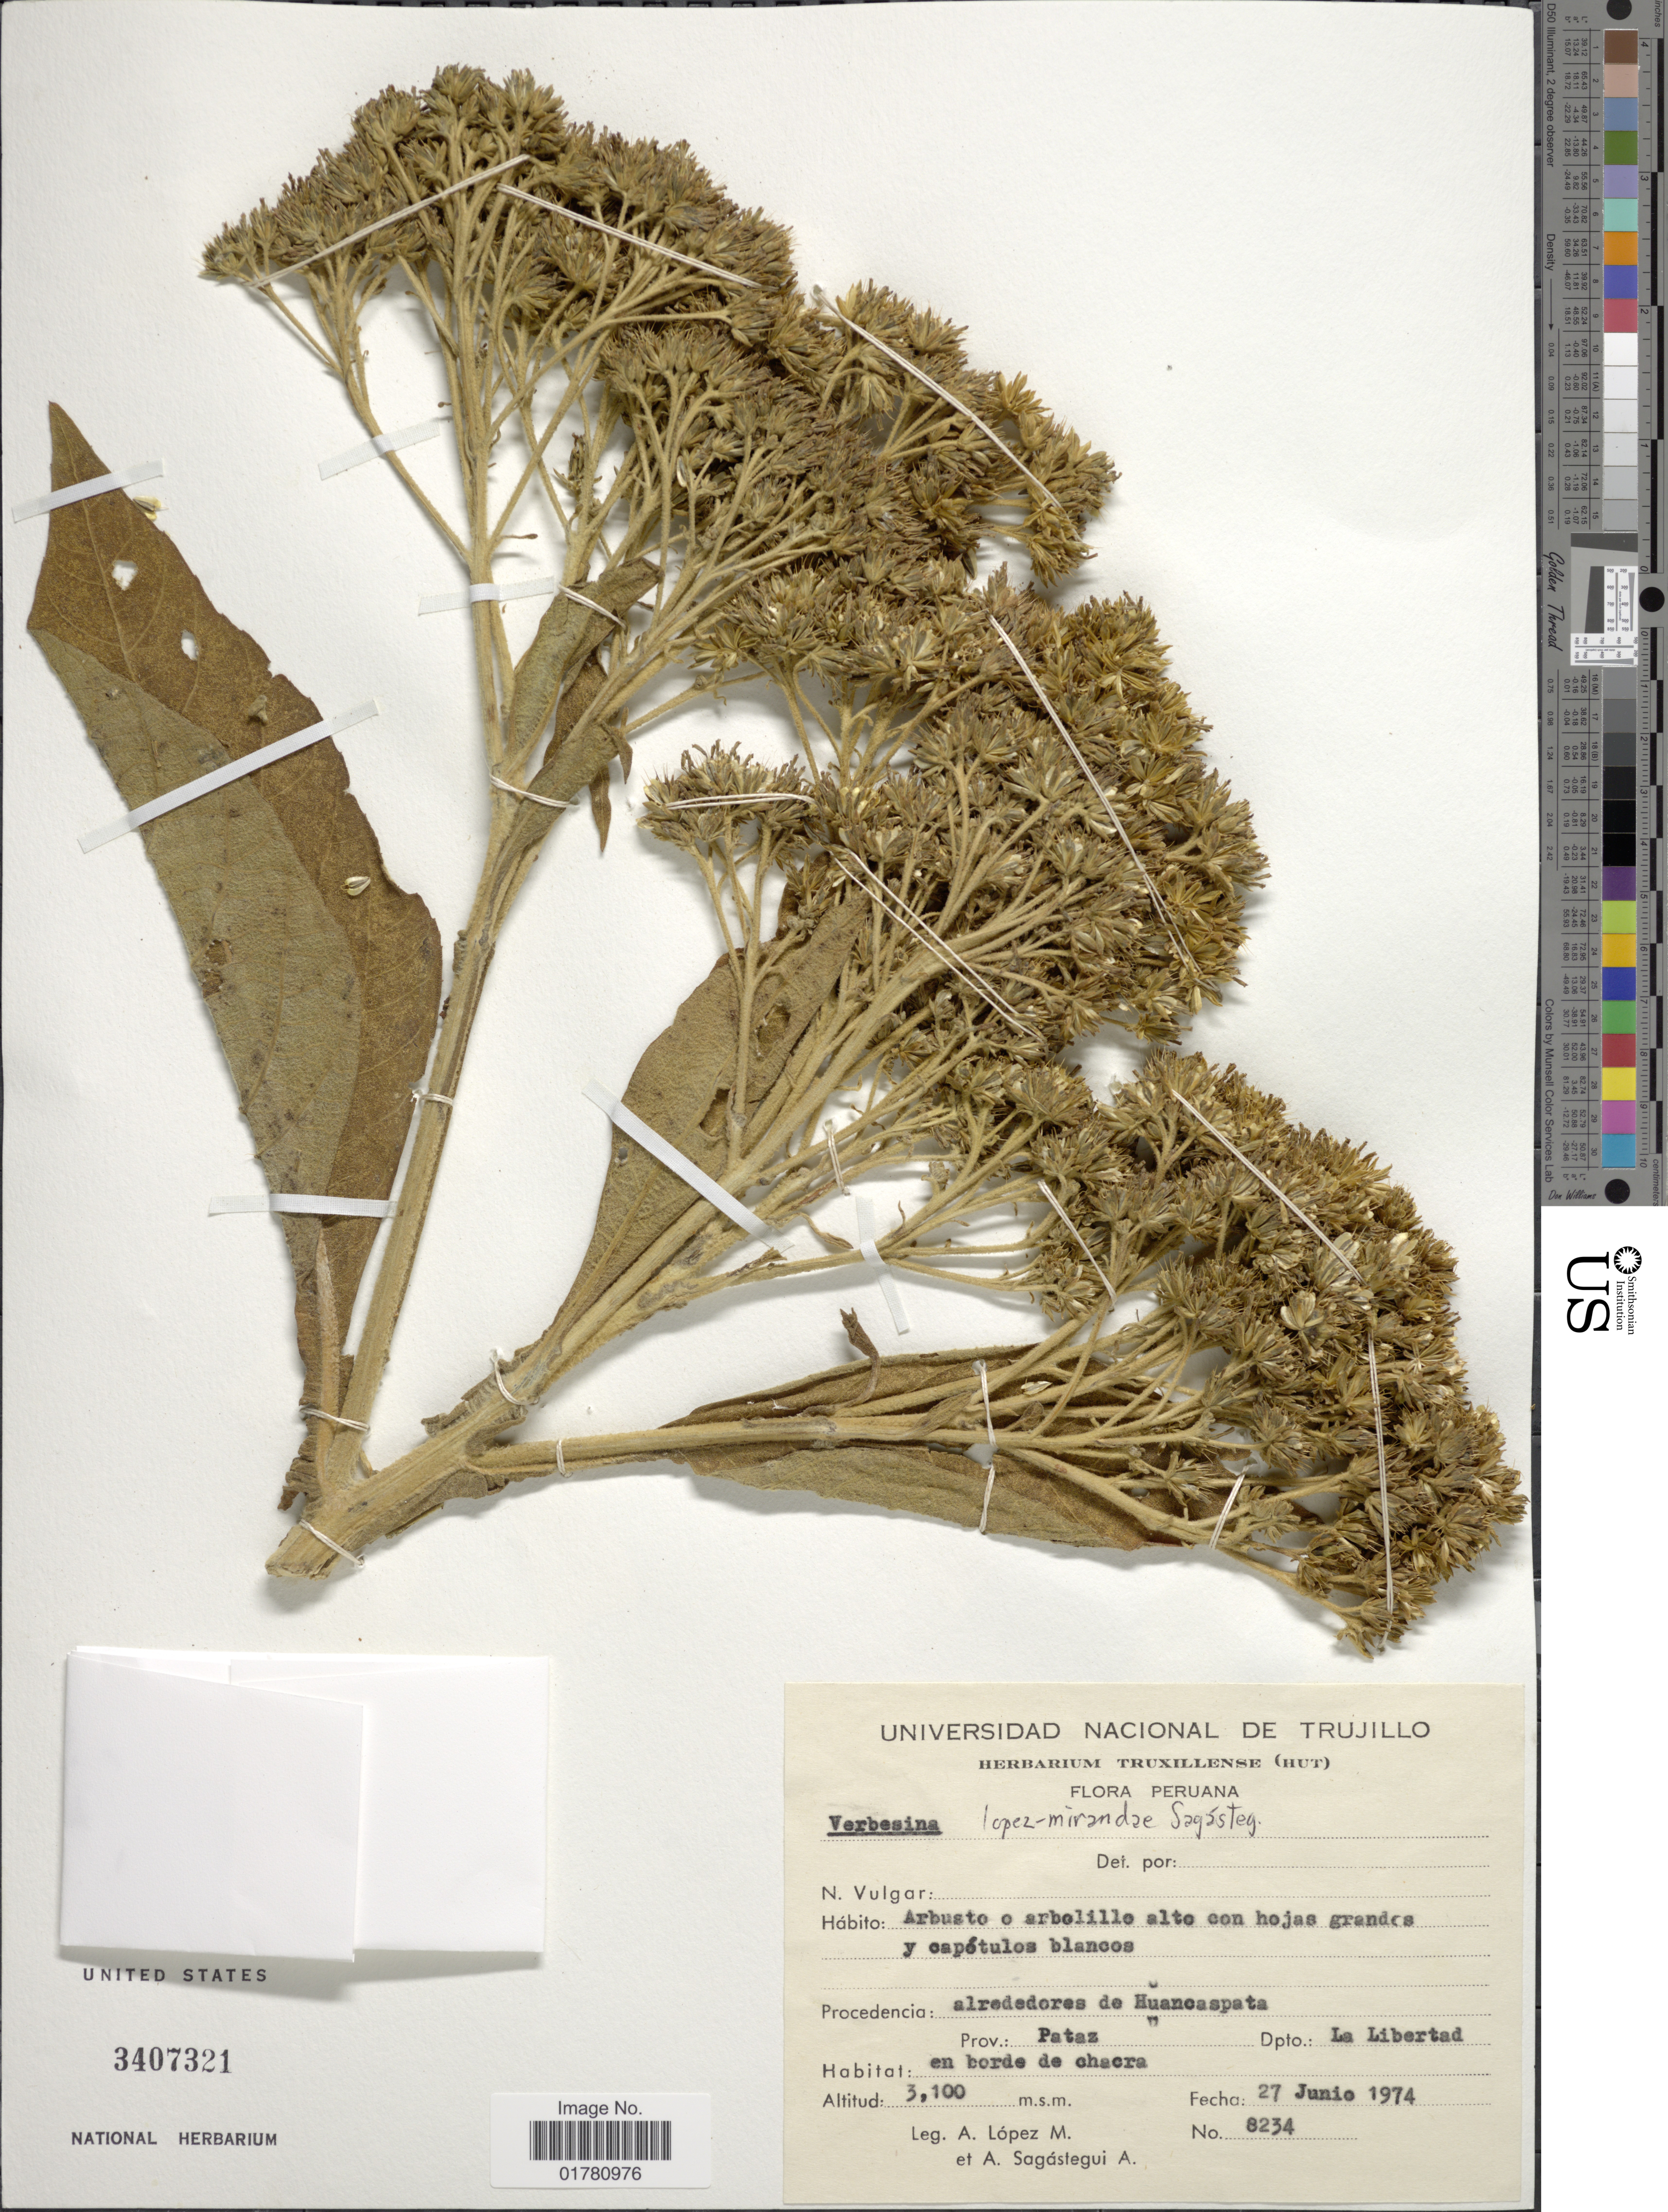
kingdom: Plantae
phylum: Tracheophyta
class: Magnoliopsida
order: Asterales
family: Asteraceae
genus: Verbesina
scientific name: Verbesina lopez-mirandae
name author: Sagást.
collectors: A. López M. & A. Sagástegui A.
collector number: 8234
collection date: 1974-06-27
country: Peru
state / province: La Libertad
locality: Alrededores de Huancaspata, prov. Pataz, Dpto La Libertad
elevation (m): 3100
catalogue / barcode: US 3407321